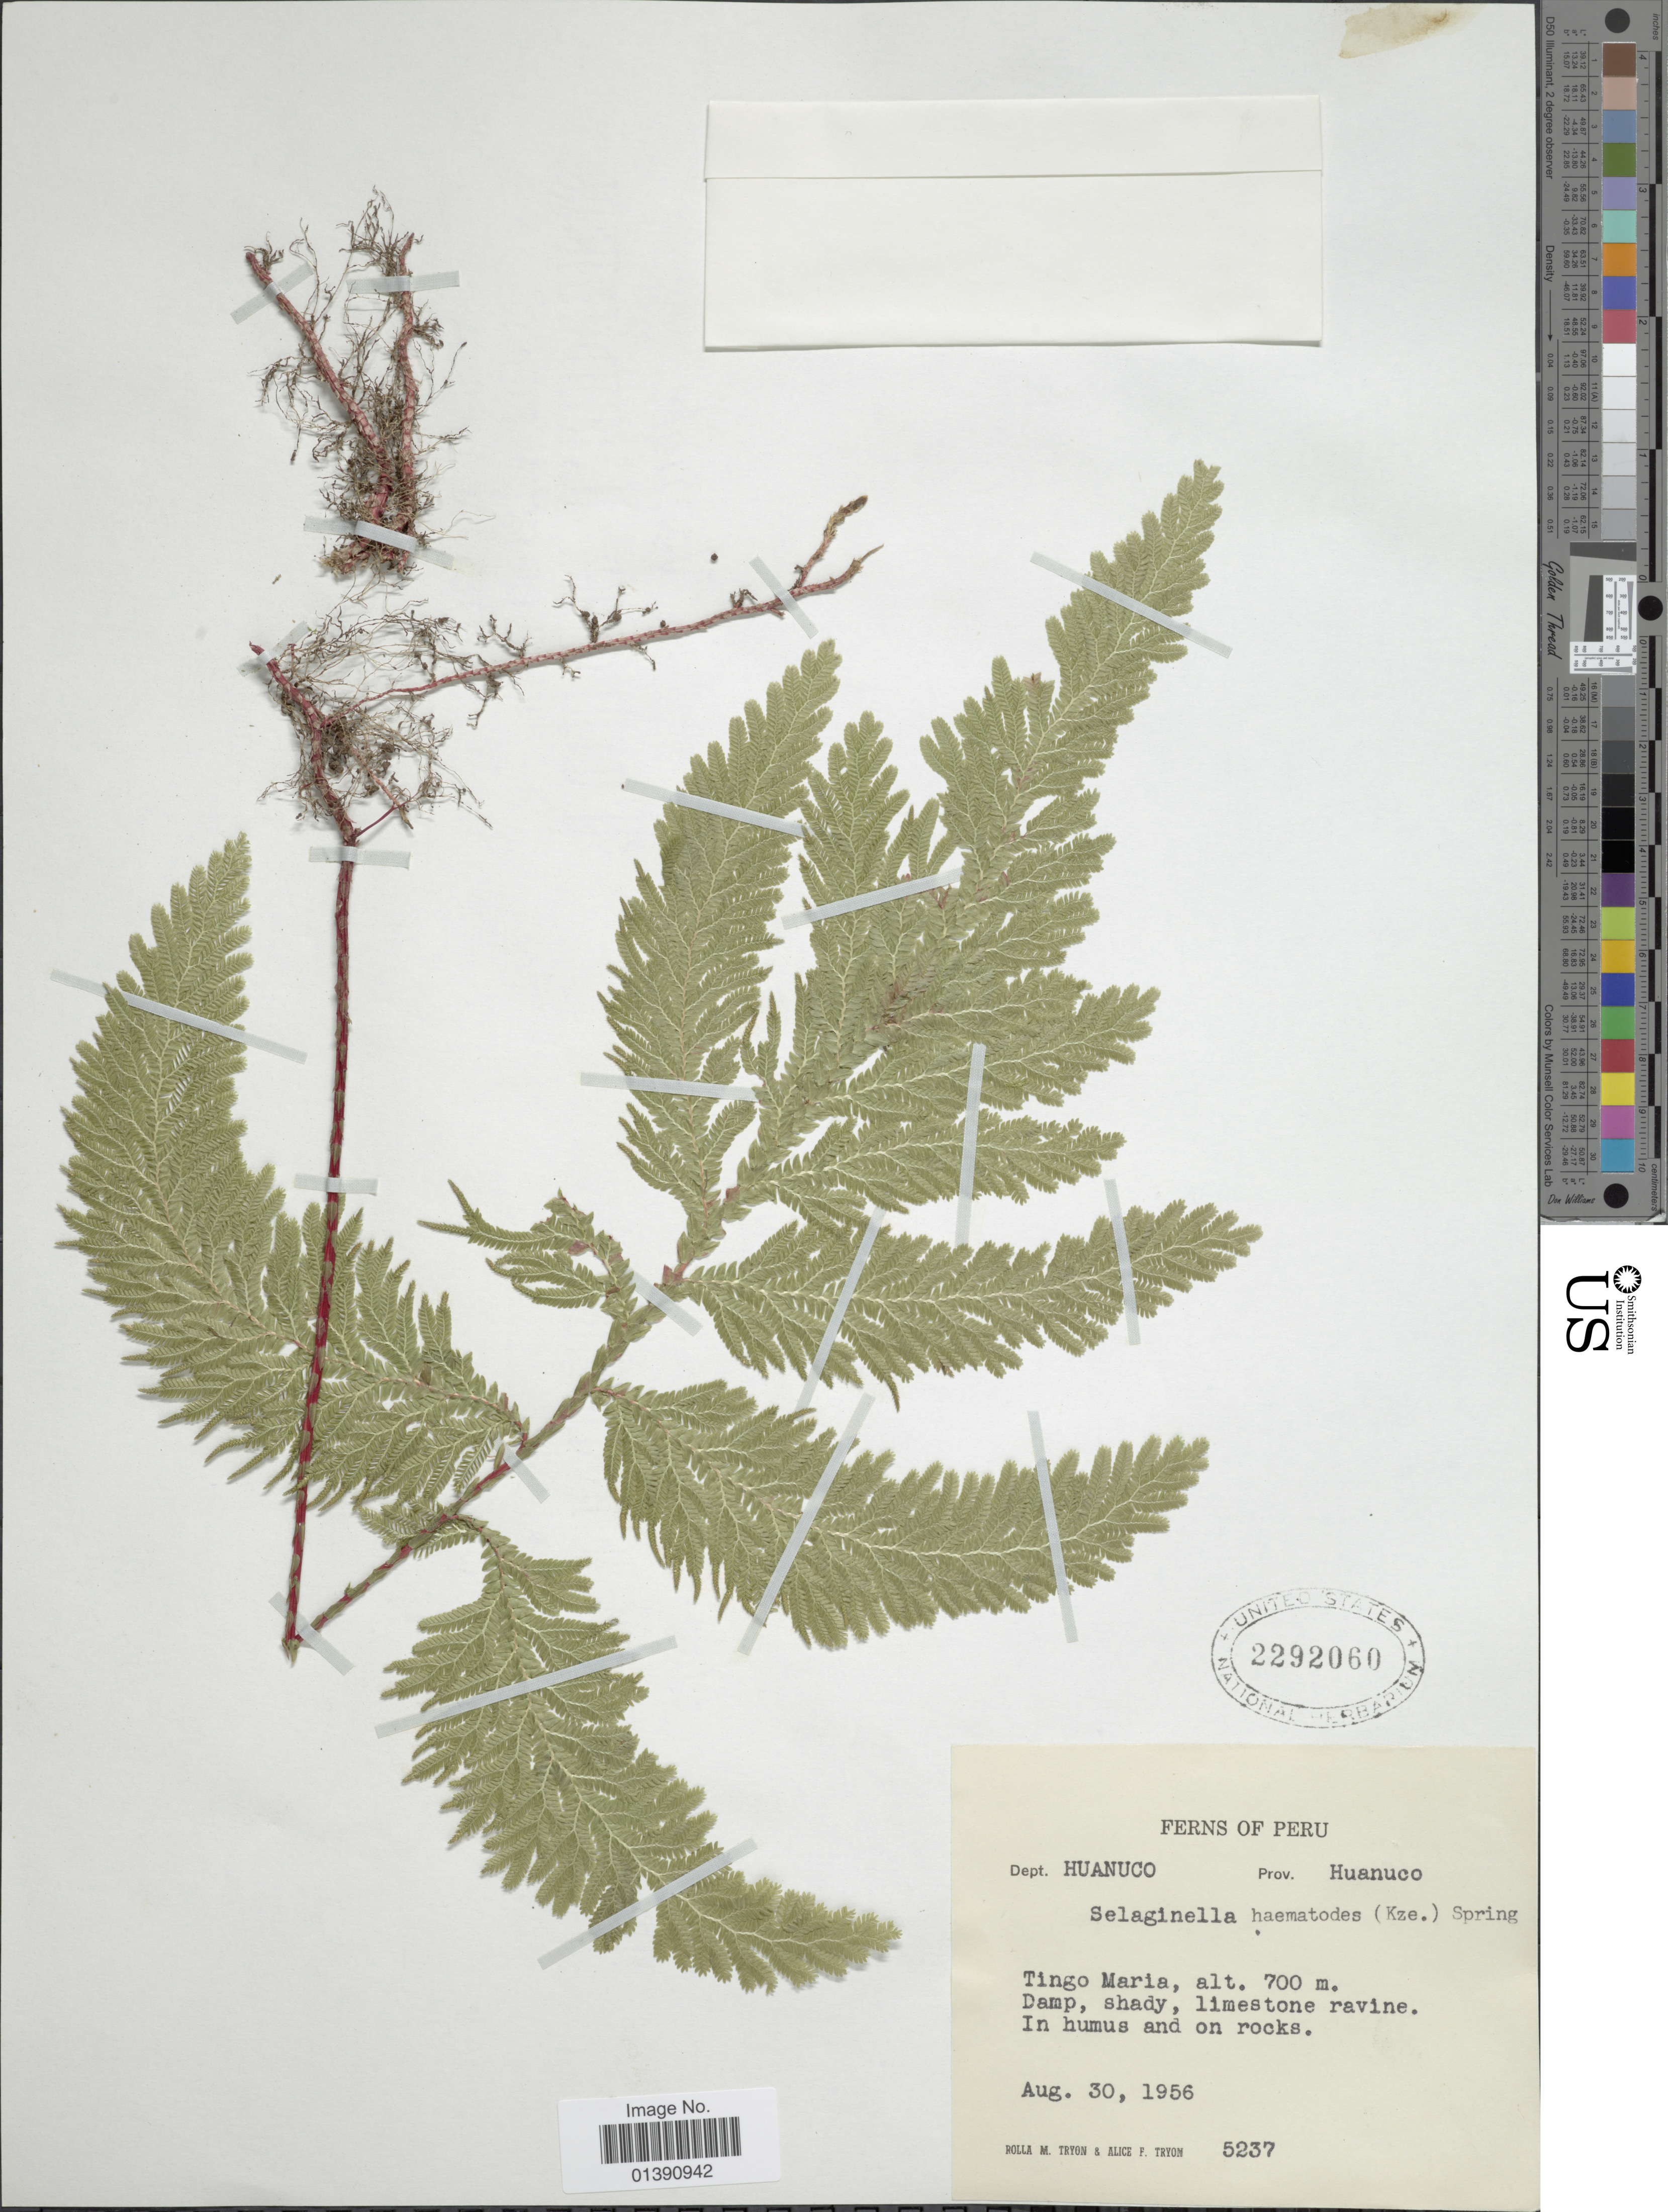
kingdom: Plantae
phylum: Tracheophyta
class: Lycopodiopsida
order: Selaginellales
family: Selaginellaceae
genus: Selaginella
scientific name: Selaginella haematodes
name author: (Kunze) Spring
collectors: R. M. Tryon & A. F. Tryon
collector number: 5237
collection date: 1956-08-30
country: Peru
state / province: Huánuco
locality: Dept. Huanuco, Tingo Maria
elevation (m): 700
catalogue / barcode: US 2292060